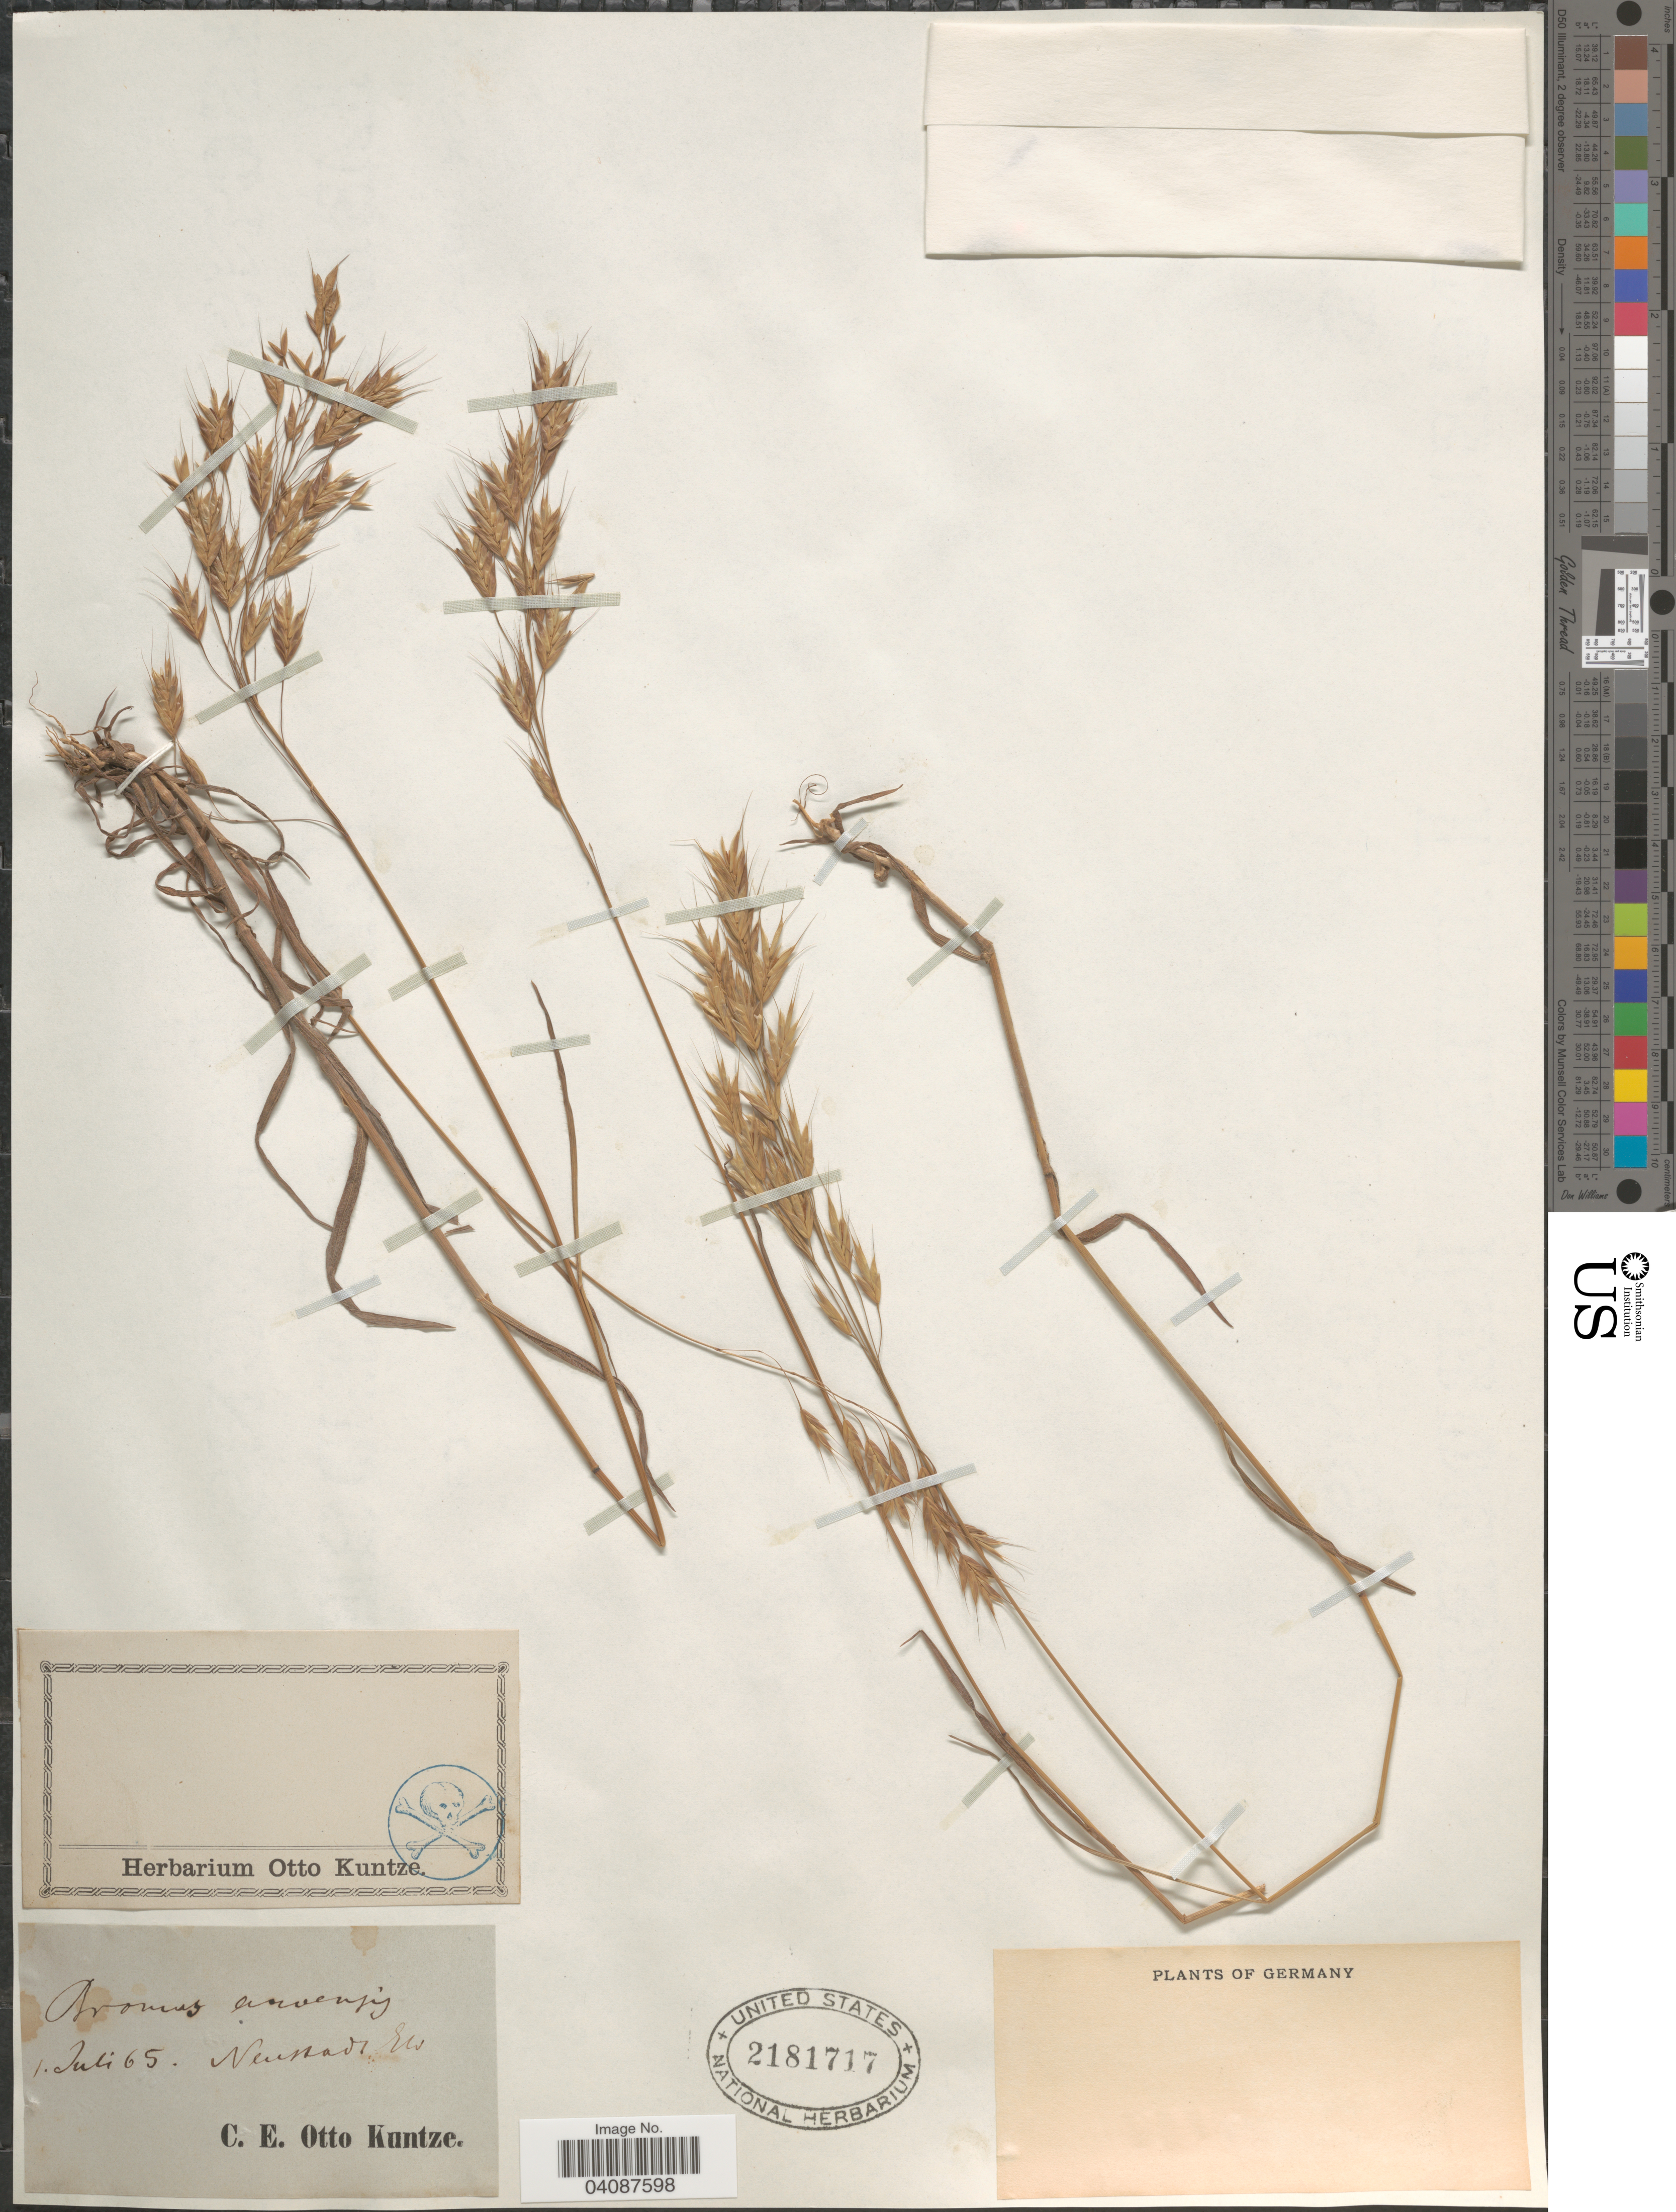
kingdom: Plantae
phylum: Tracheophyta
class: Liliopsida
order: Poales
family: Poaceae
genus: Bromus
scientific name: Bromus arvensis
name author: L.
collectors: C.E.O. Kuntze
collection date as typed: Transcribed d/m/y: 1/7/65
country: Germany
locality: Neustadt. Elv.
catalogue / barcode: US 2181717